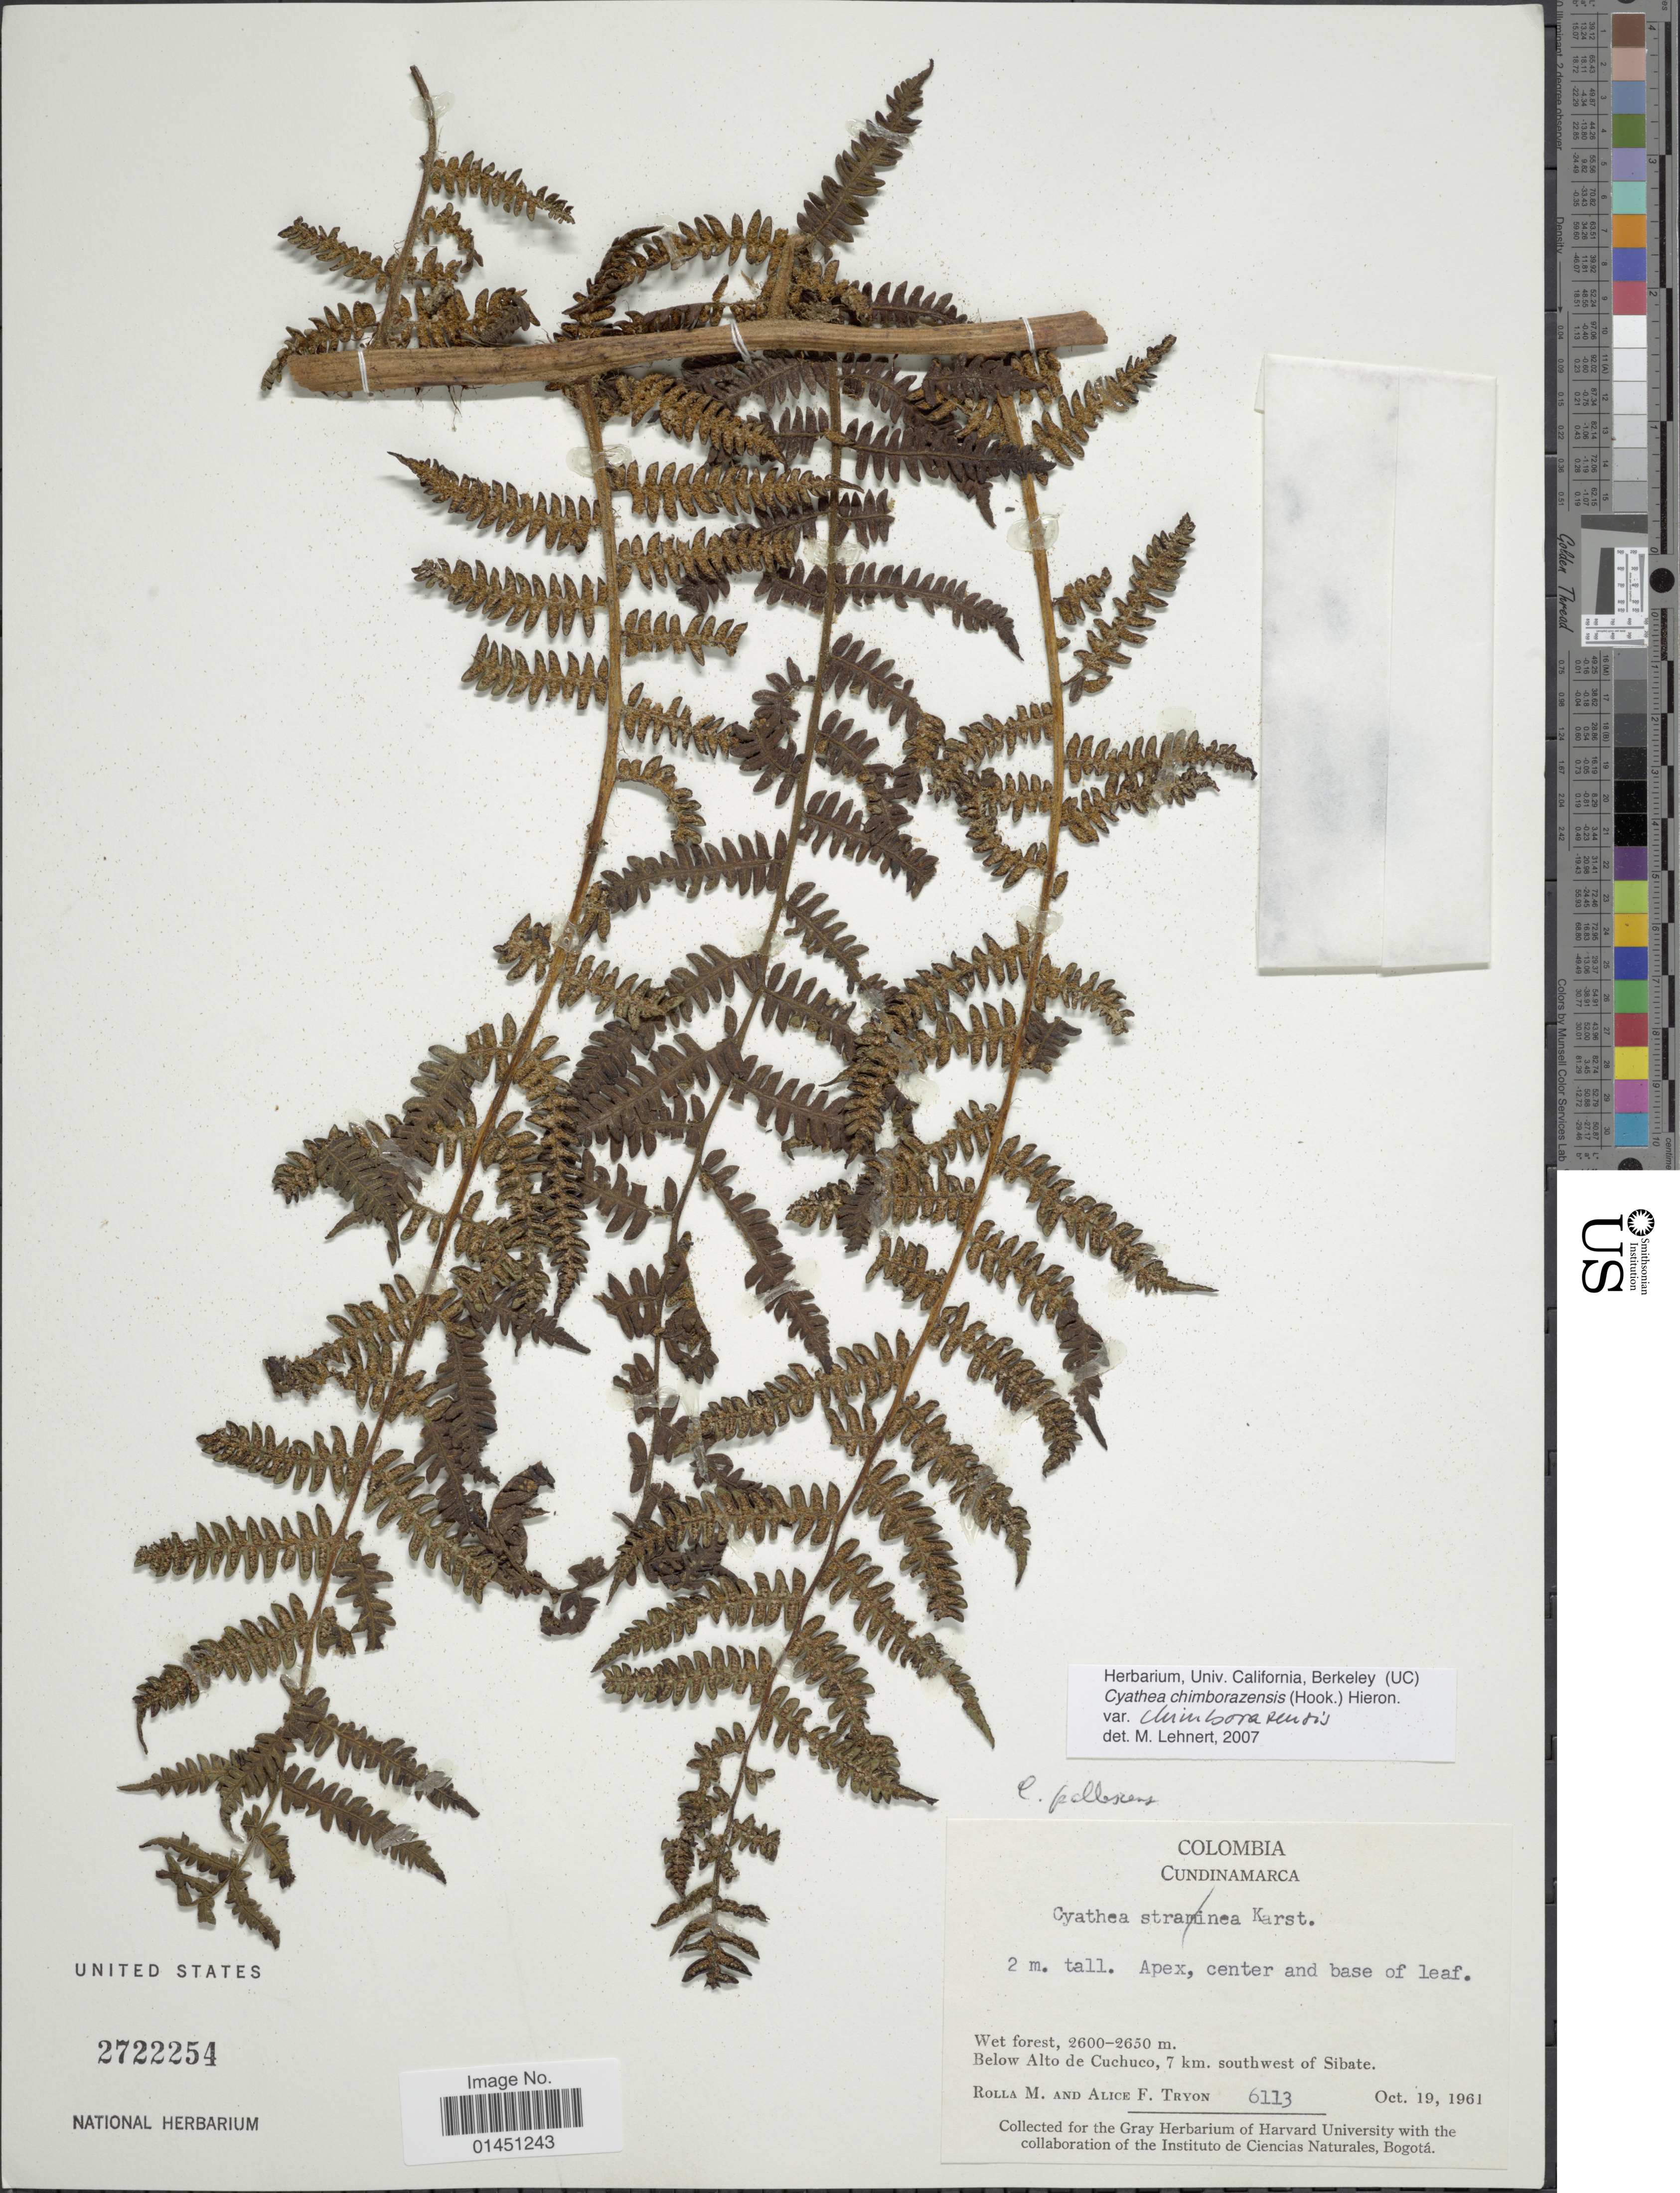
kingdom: Plantae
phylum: Tracheophyta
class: Polypodiopsida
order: Cyatheales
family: Cyatheaceae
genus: Cyathea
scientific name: Cyathea chimborazensis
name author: (Hook.) Hieron.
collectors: R. M. Tryon & A. F. Tryon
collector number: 6113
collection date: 1961-10-19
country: Colombia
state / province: Cundinamarca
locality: Below Alto de Cuchuco, 7 km. southwest of Sibate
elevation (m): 2600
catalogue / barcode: US 2722254